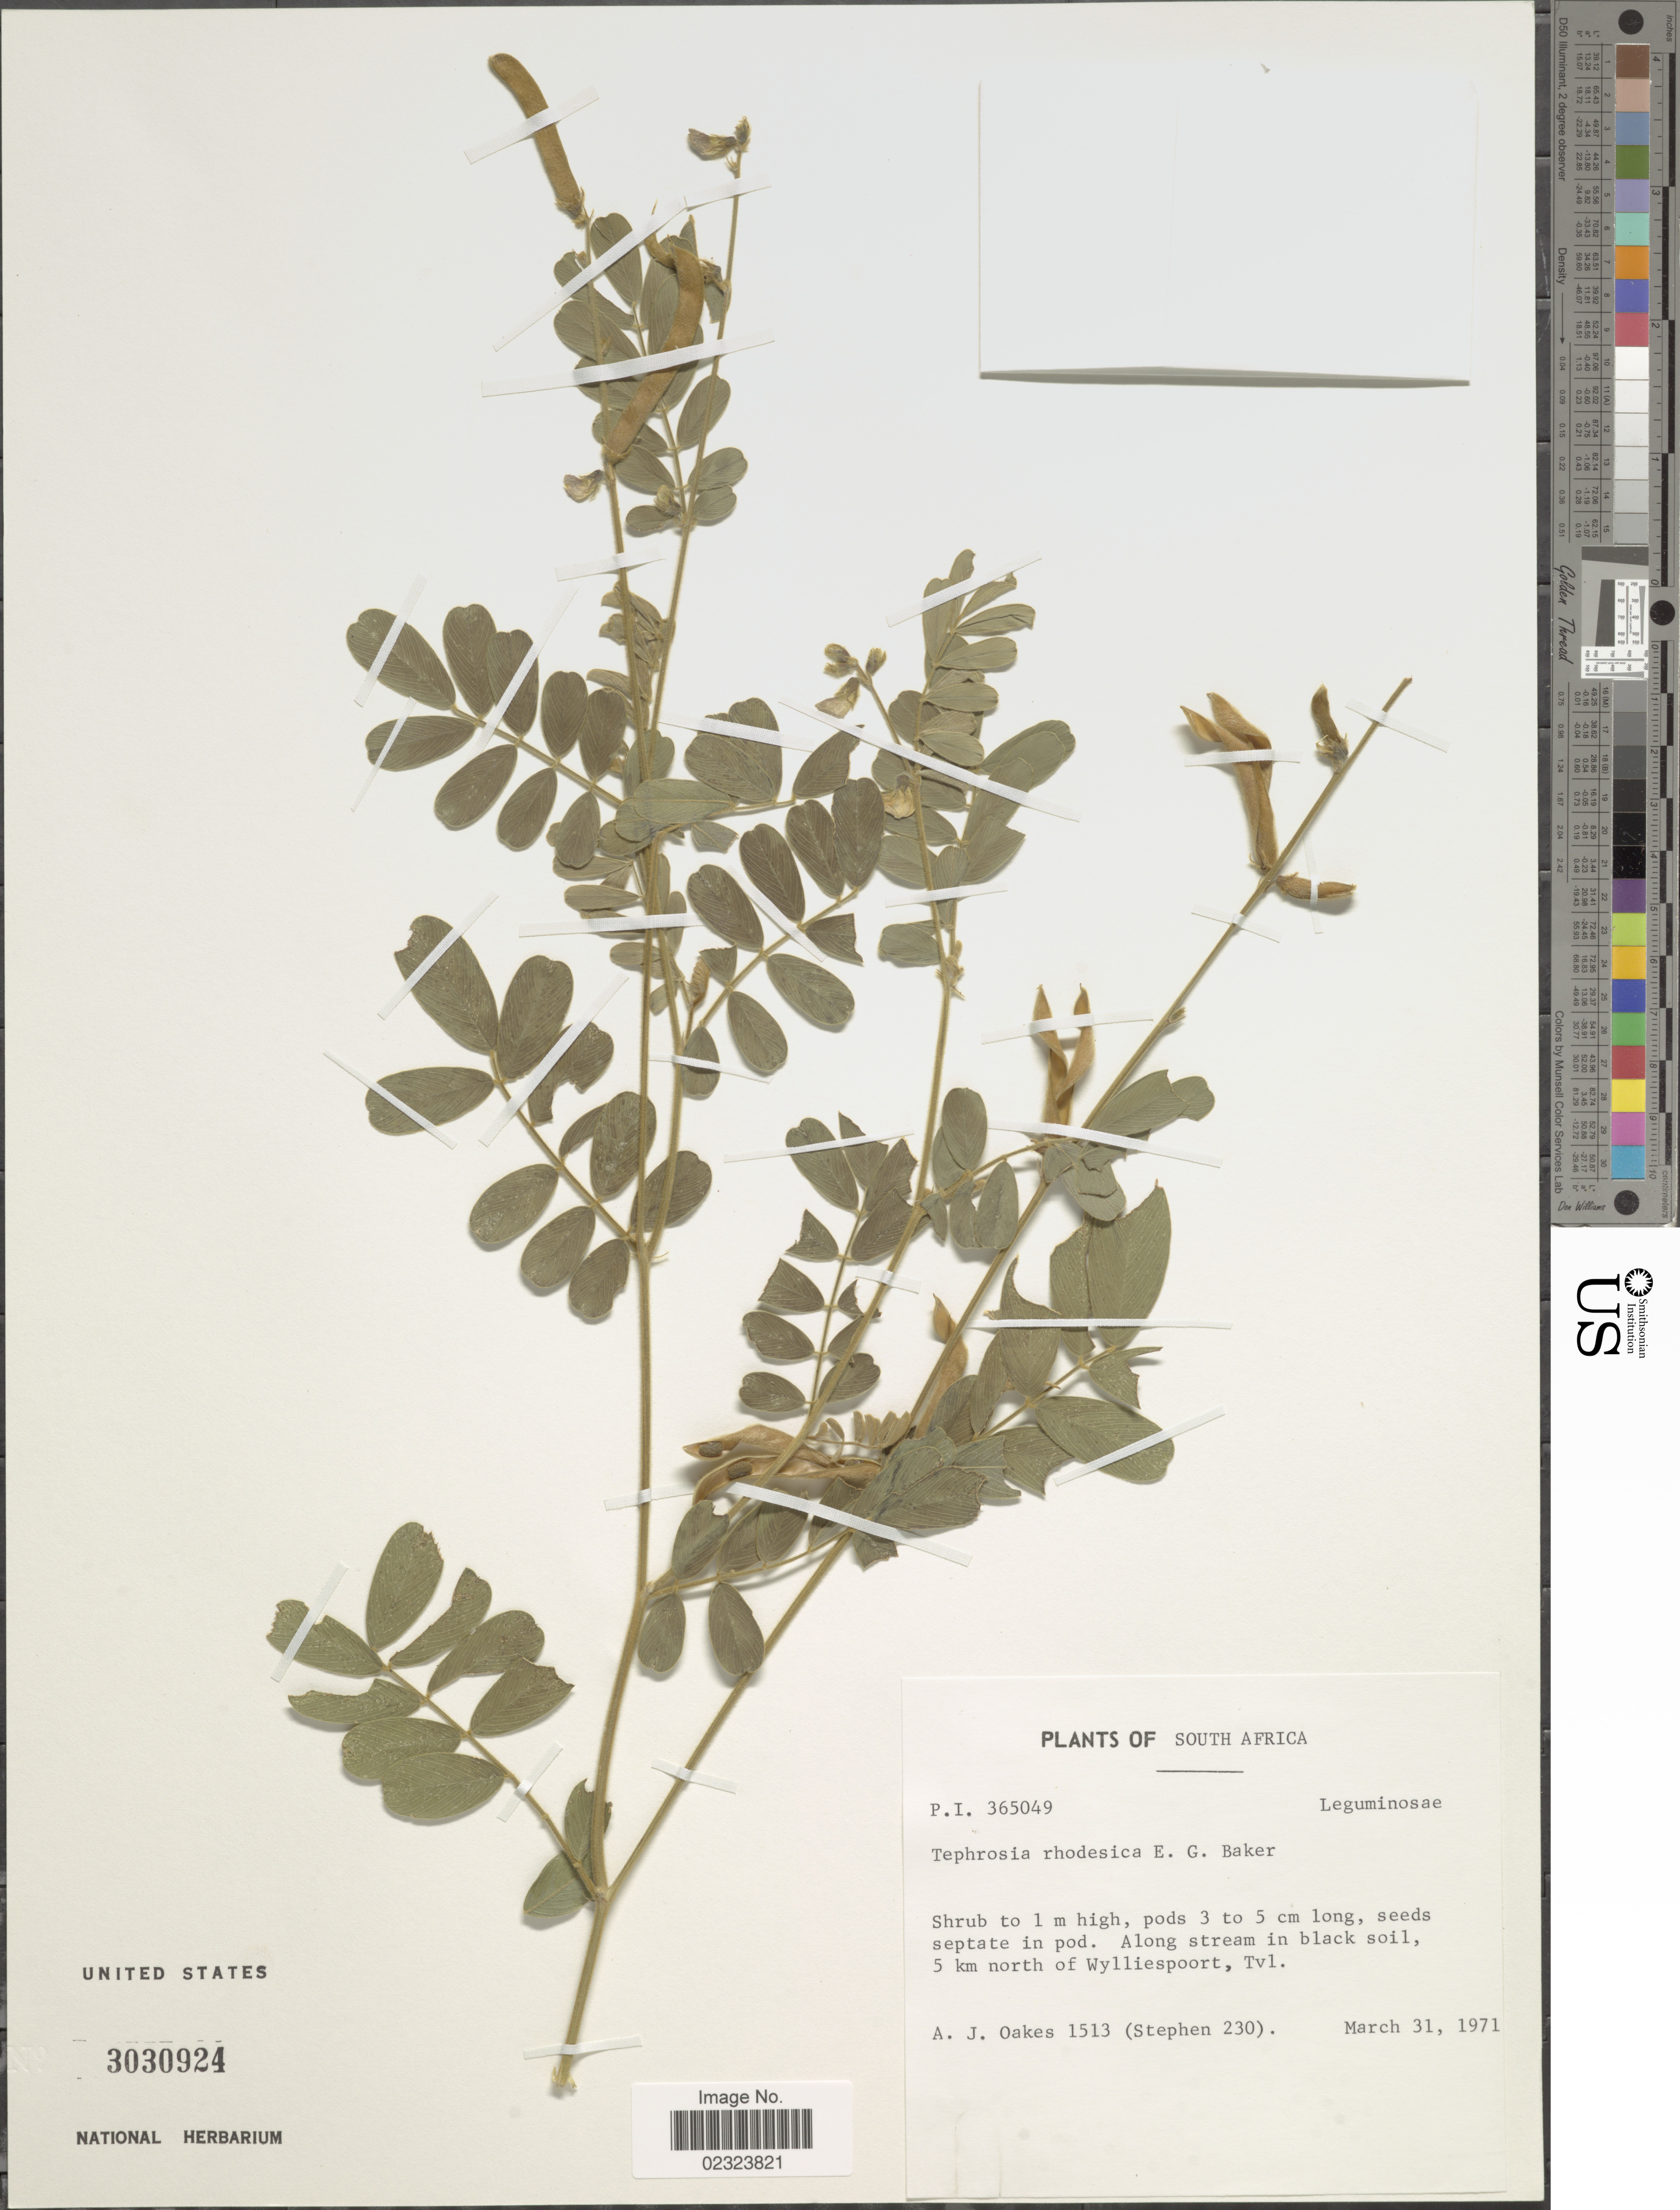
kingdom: Plantae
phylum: Tracheophyta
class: Magnoliopsida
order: Fabales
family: Fabaceae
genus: Tephrosia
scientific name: Tephrosia rhodesica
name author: Baker f.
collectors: A. Oakes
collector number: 1513 (Stephen 230)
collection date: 1971-03-31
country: South Africa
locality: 5 km north of Wylliespoort, Tvl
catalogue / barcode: US 3030924